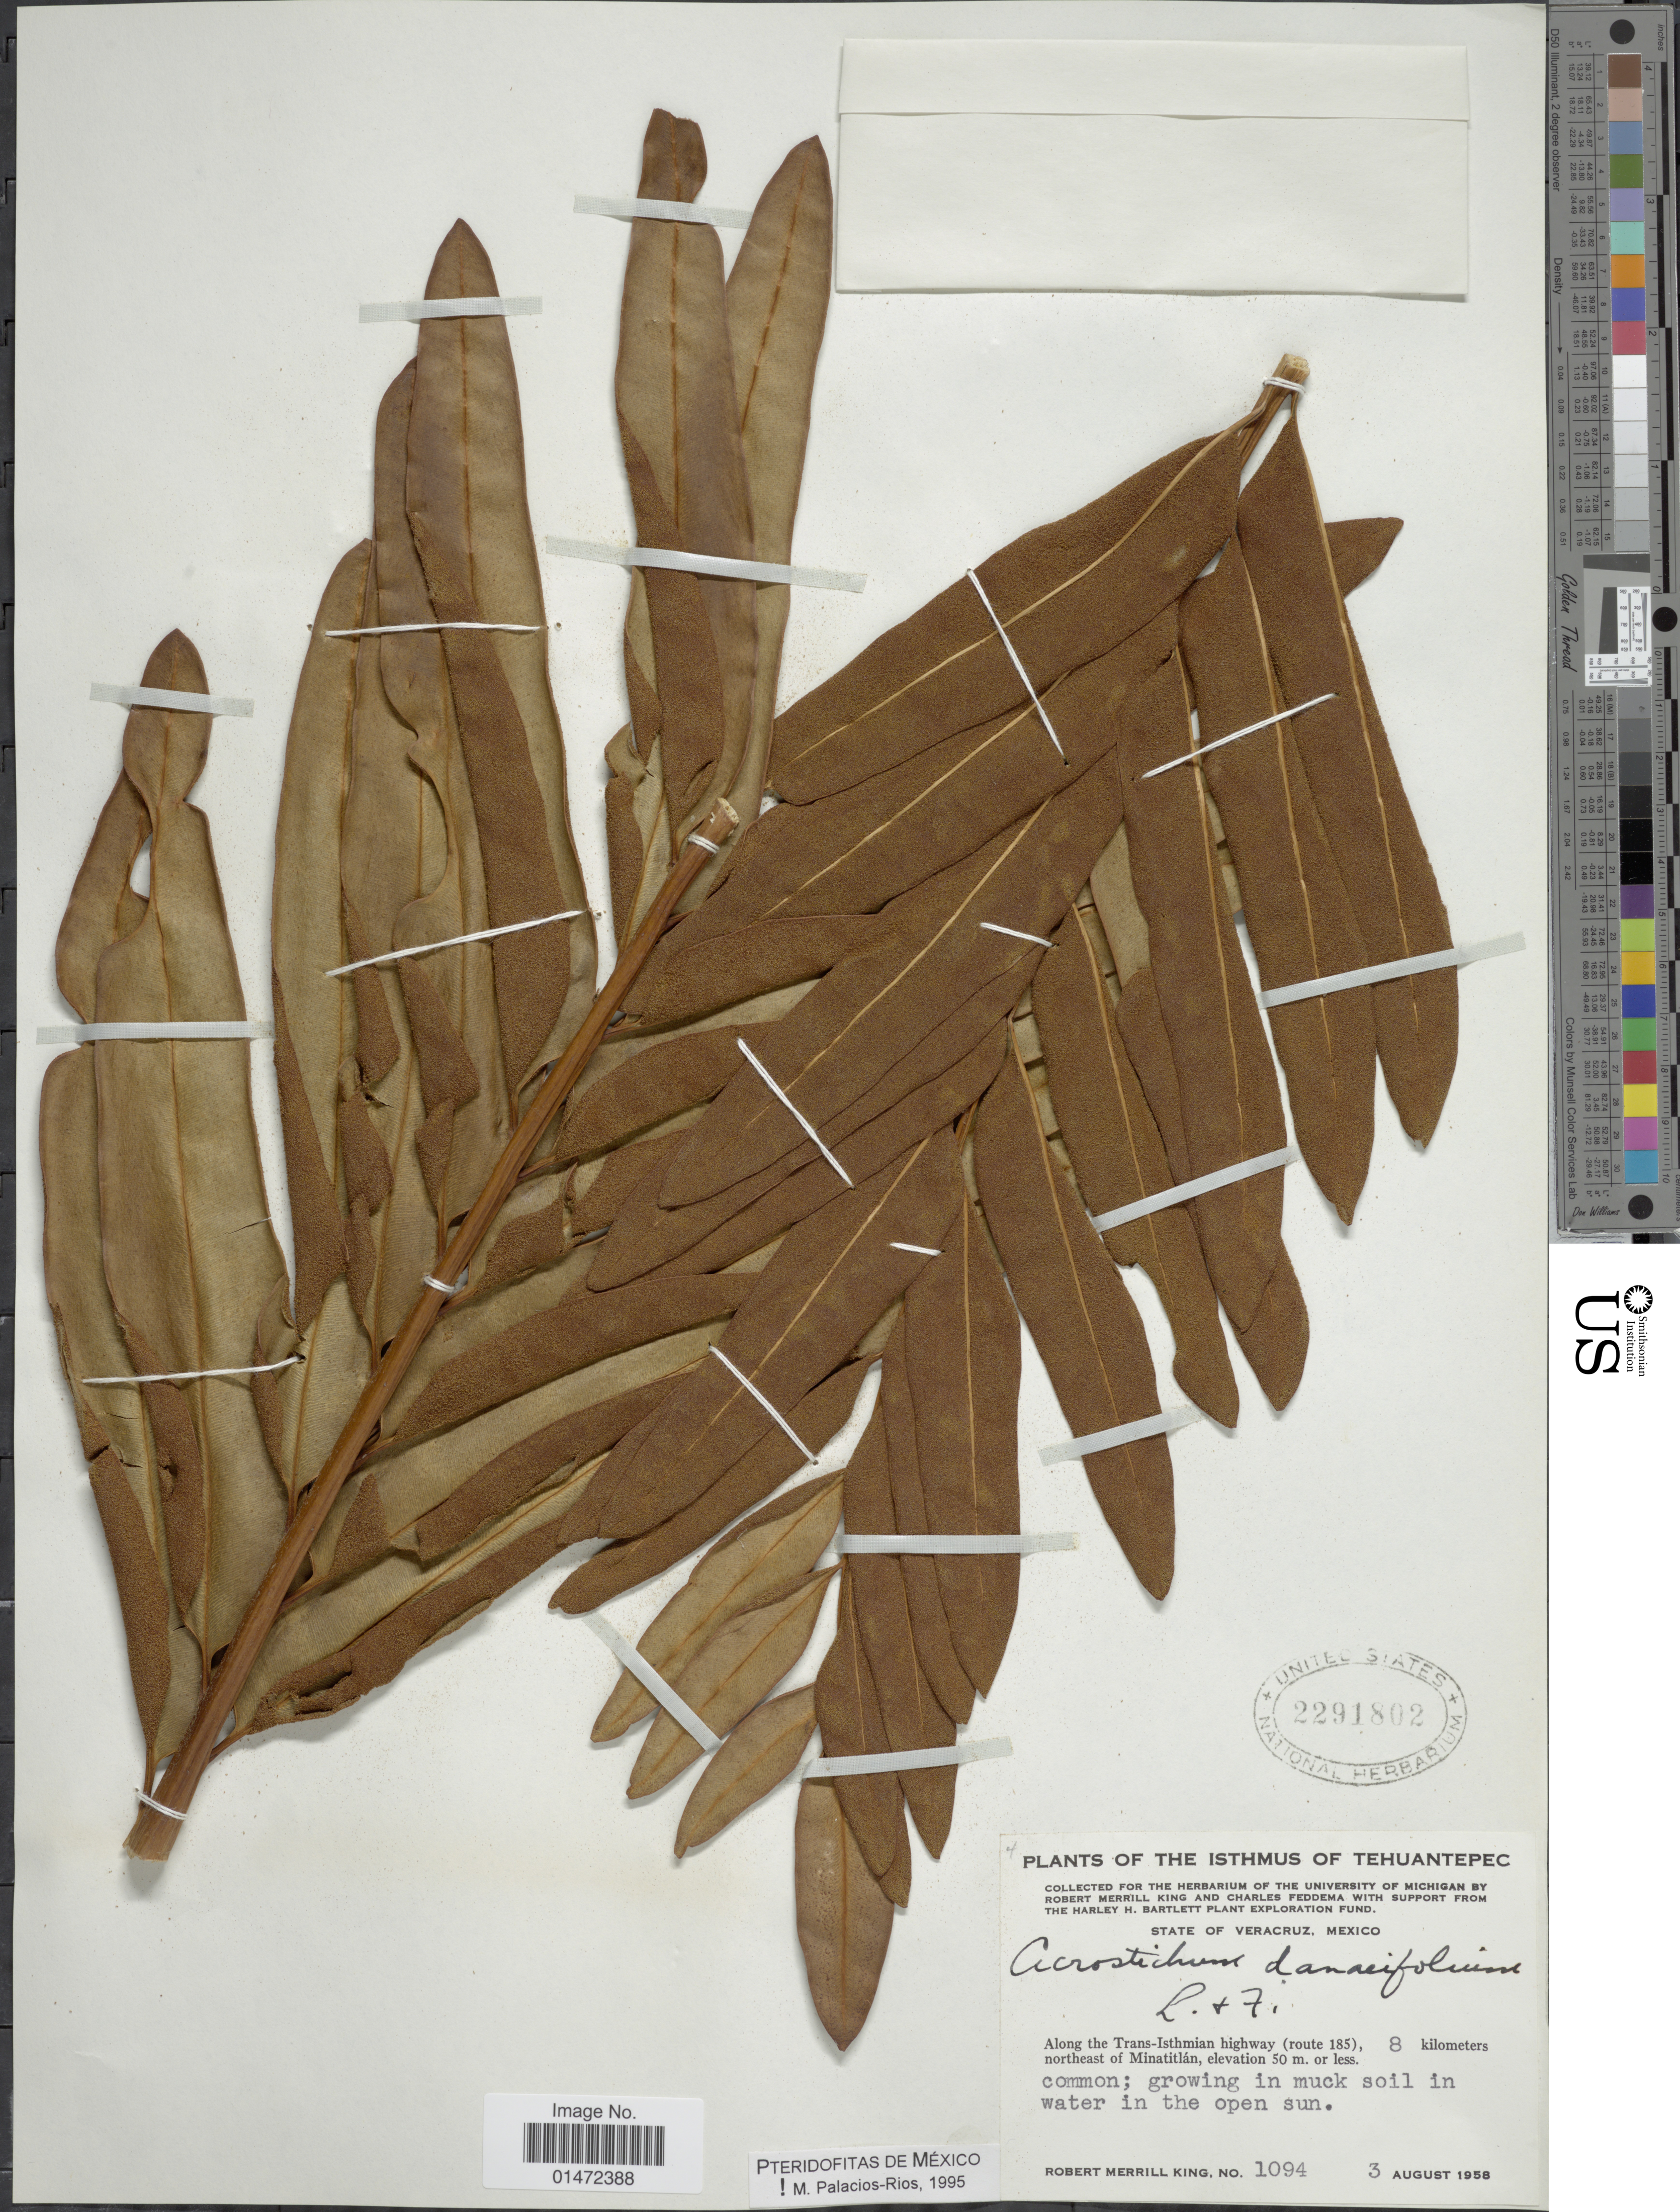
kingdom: Plantae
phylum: Tracheophyta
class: Polypodiopsida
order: Polypodiales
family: Pteridaceae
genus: Acrostichum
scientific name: Acrostichum danaeifolium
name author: Langsd. & Fisch.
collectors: R. M. King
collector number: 1094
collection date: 1958-08-03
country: Mexico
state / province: Veracruz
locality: State of Veracruz. Along the Trans-Istmian highway (route 185), 8 kilometers northeast of Minatitlán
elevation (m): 50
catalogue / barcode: US 2291802